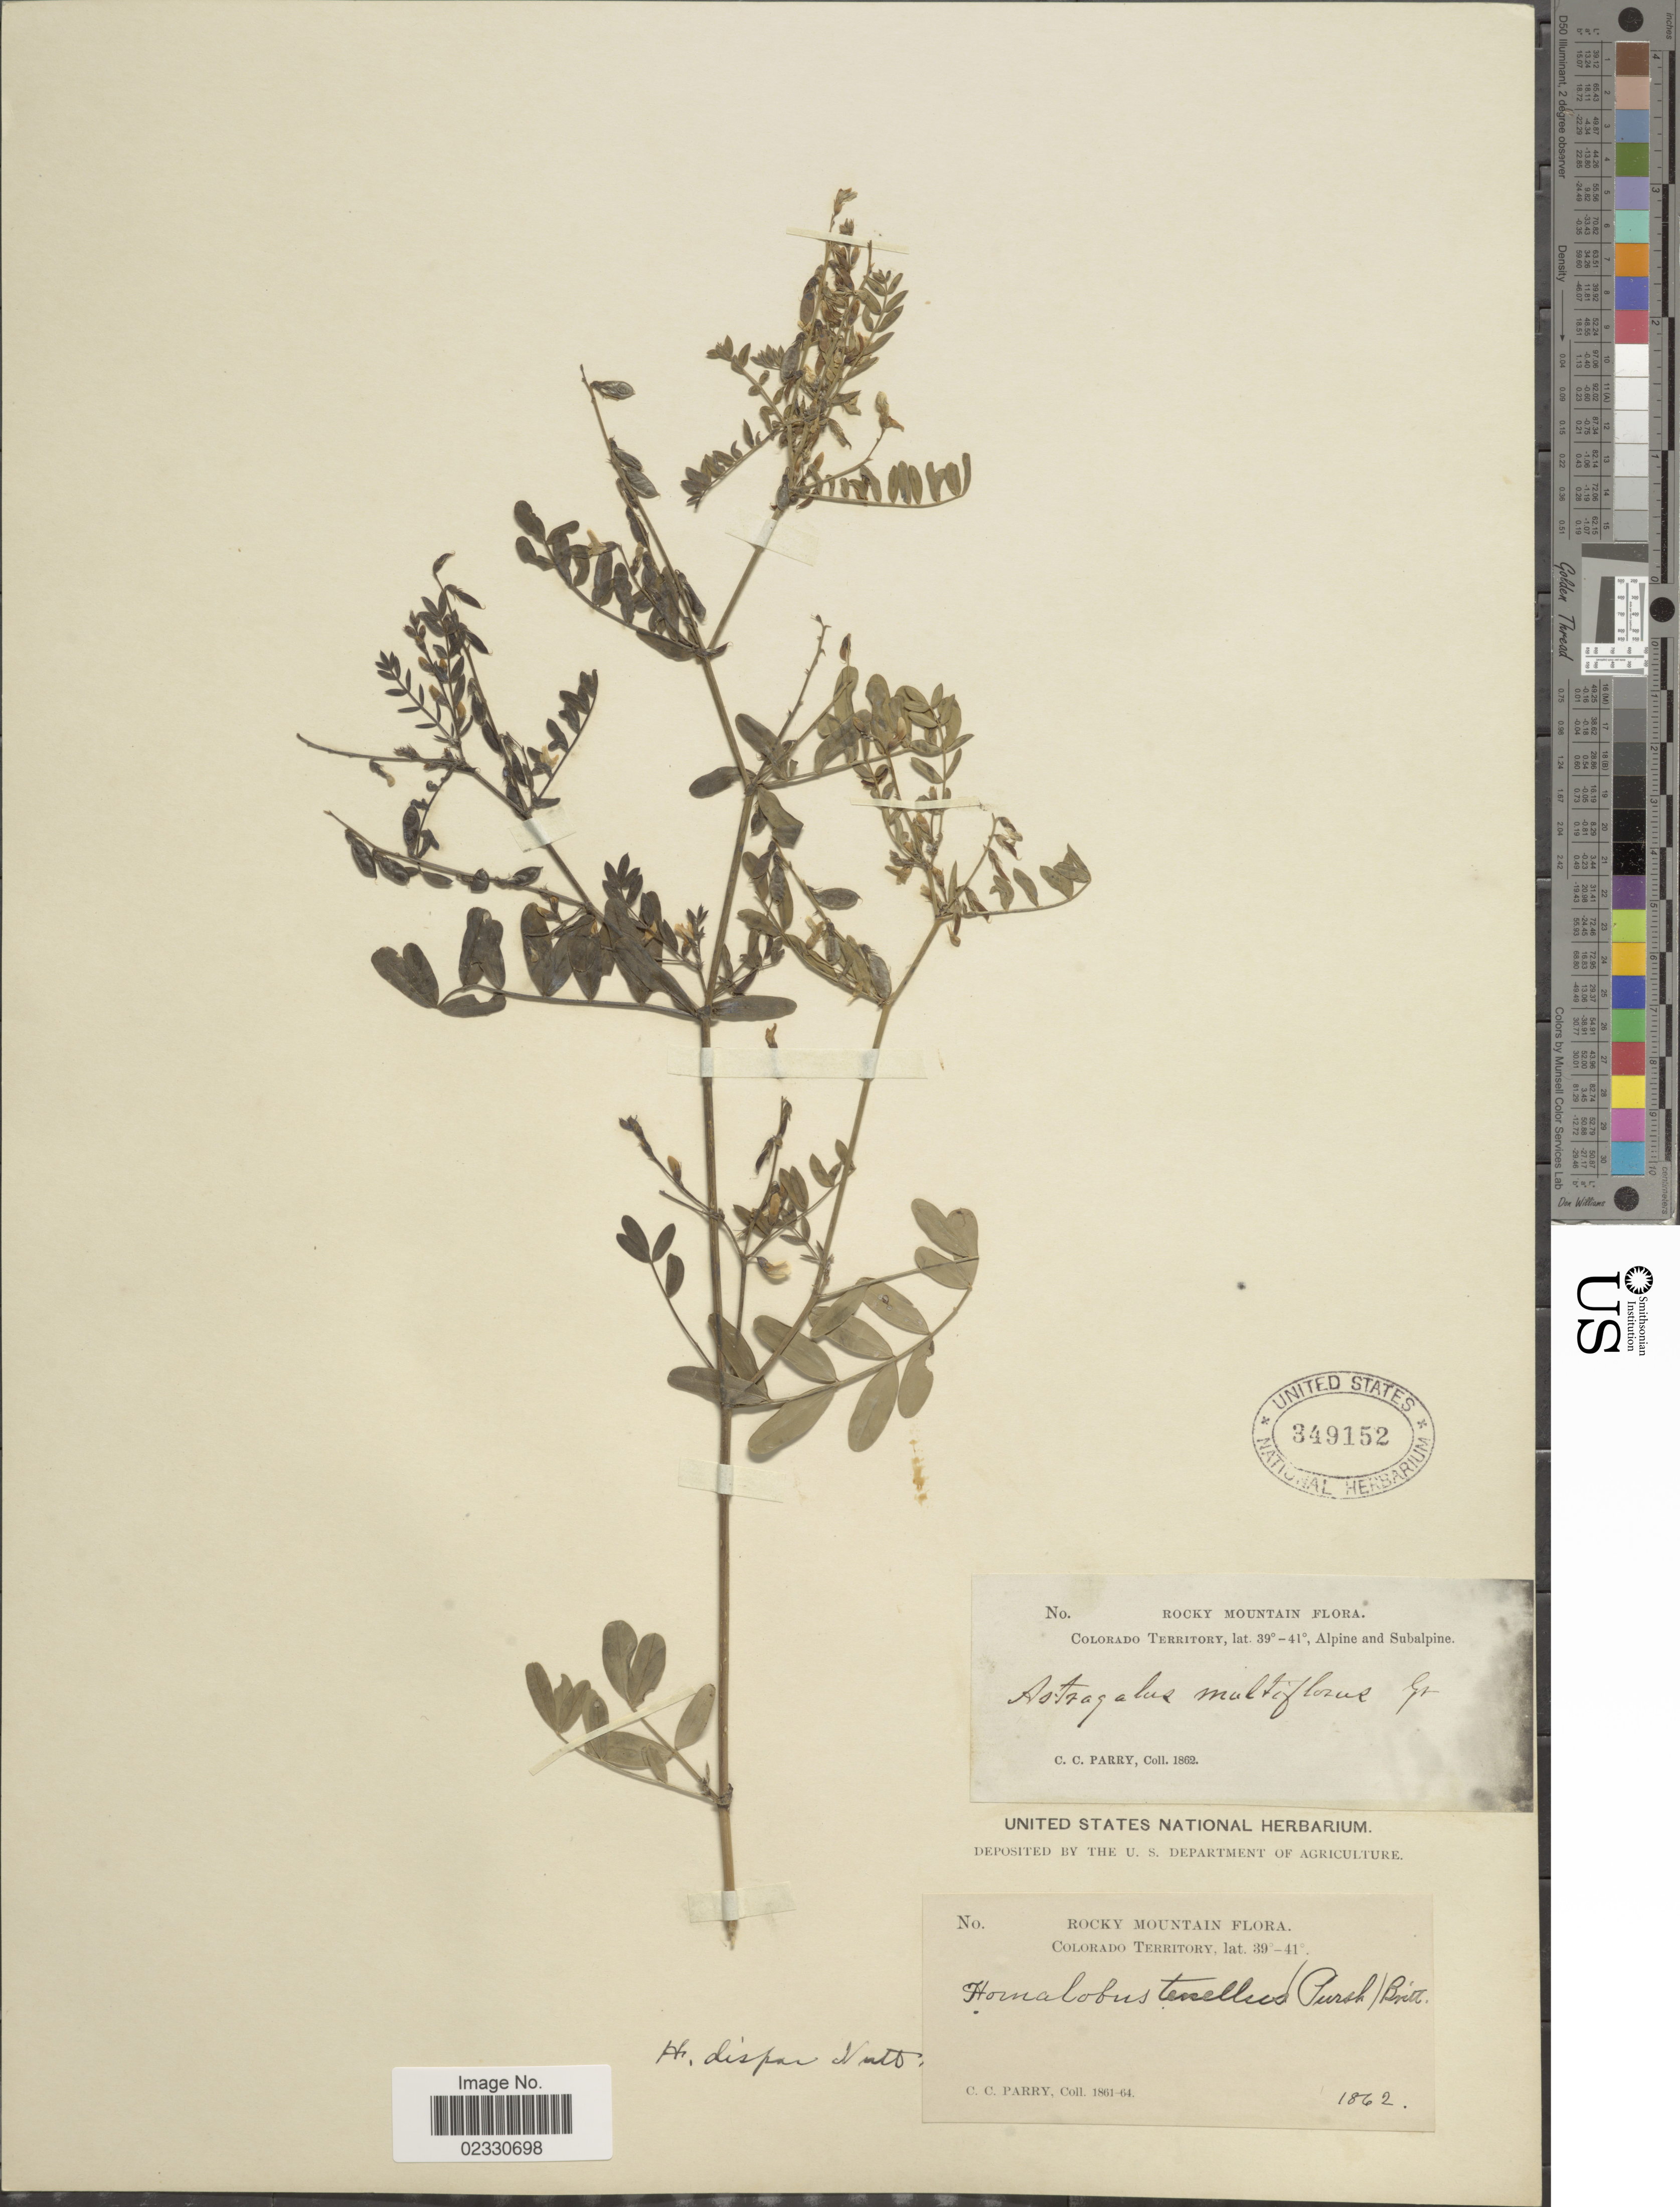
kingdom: Plantae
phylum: Tracheophyta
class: Magnoliopsida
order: Fabales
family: Fabaceae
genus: Astragalus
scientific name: Astragalus multiflorus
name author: (Pursh) A. Gray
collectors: C. C. Parry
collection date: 1862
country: United States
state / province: Colorado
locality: Rocky Mountain.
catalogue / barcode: US 349152